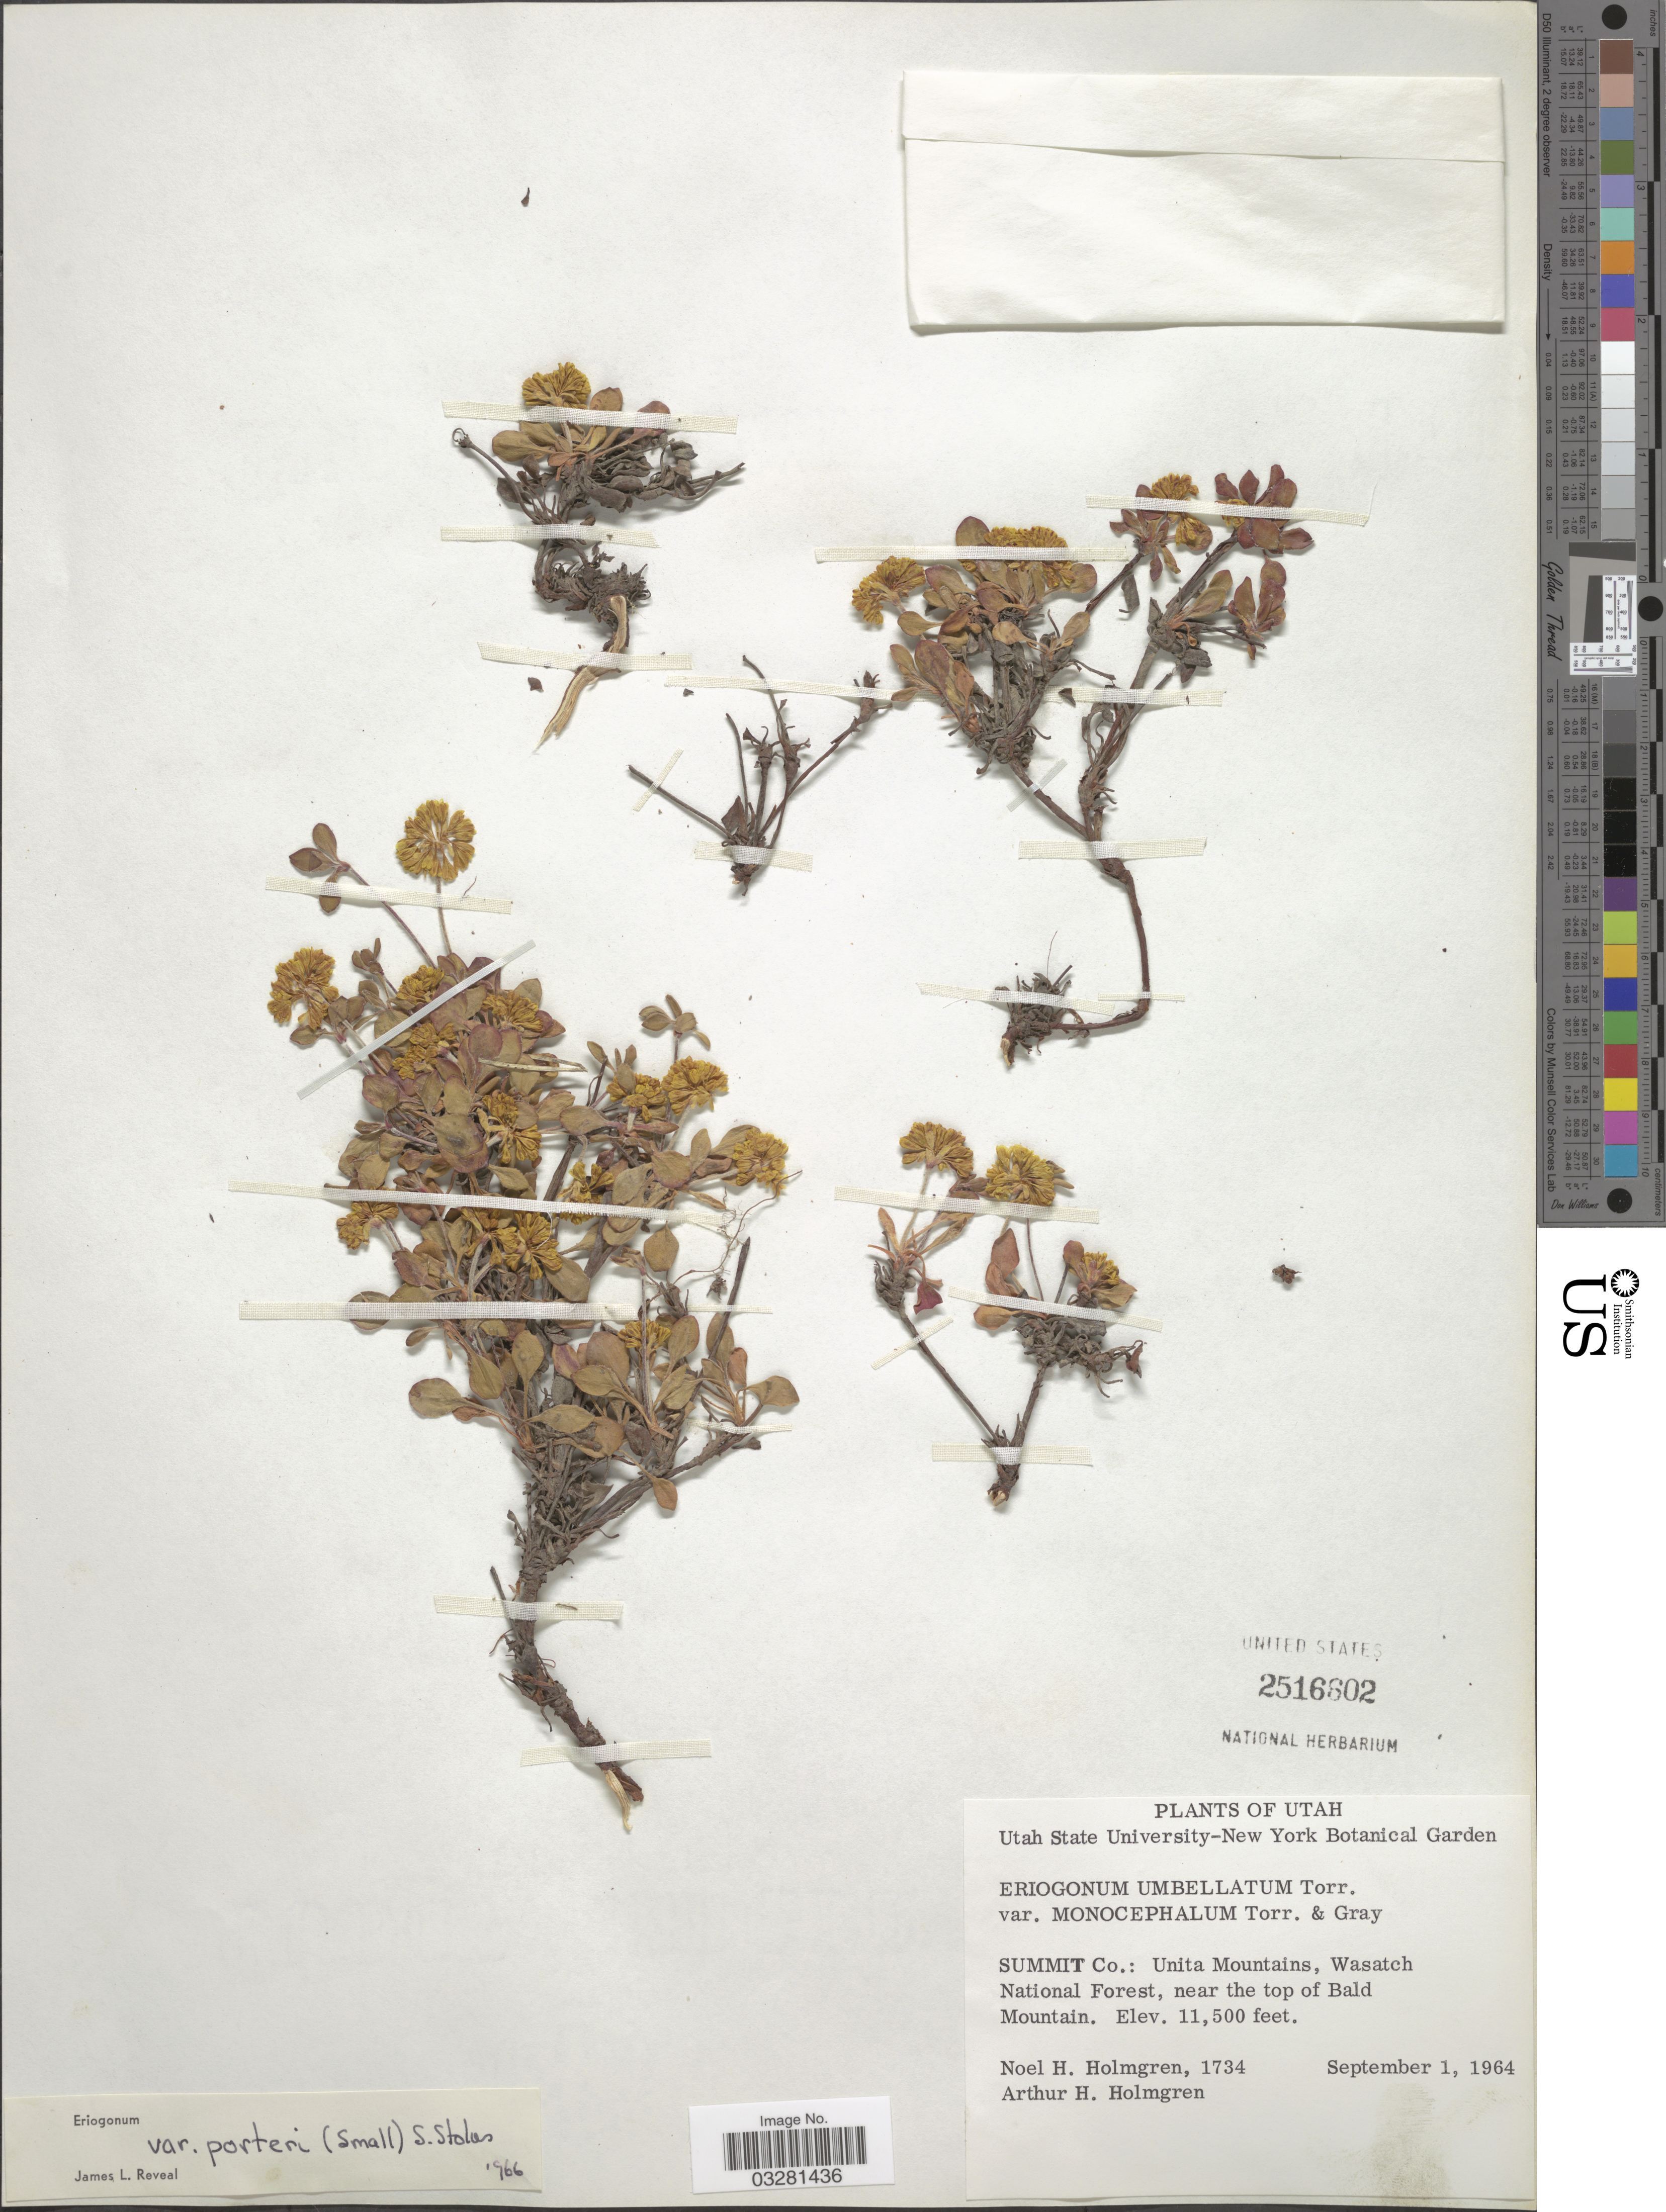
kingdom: Plantae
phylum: Tracheophyta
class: Magnoliopsida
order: Caryophyllales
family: Polygonaceae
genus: Eriogonum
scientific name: Eriogonum umbellatum var. umbellatum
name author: Torr.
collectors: N. H. Holmgren & A. H. Holmgren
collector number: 1734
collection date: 1964-09-01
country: United States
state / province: Utah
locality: Summit Co.: Unita Mountains, Wasatch National Forest, near the top of Bald Mountain.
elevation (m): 3505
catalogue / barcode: US 2516602